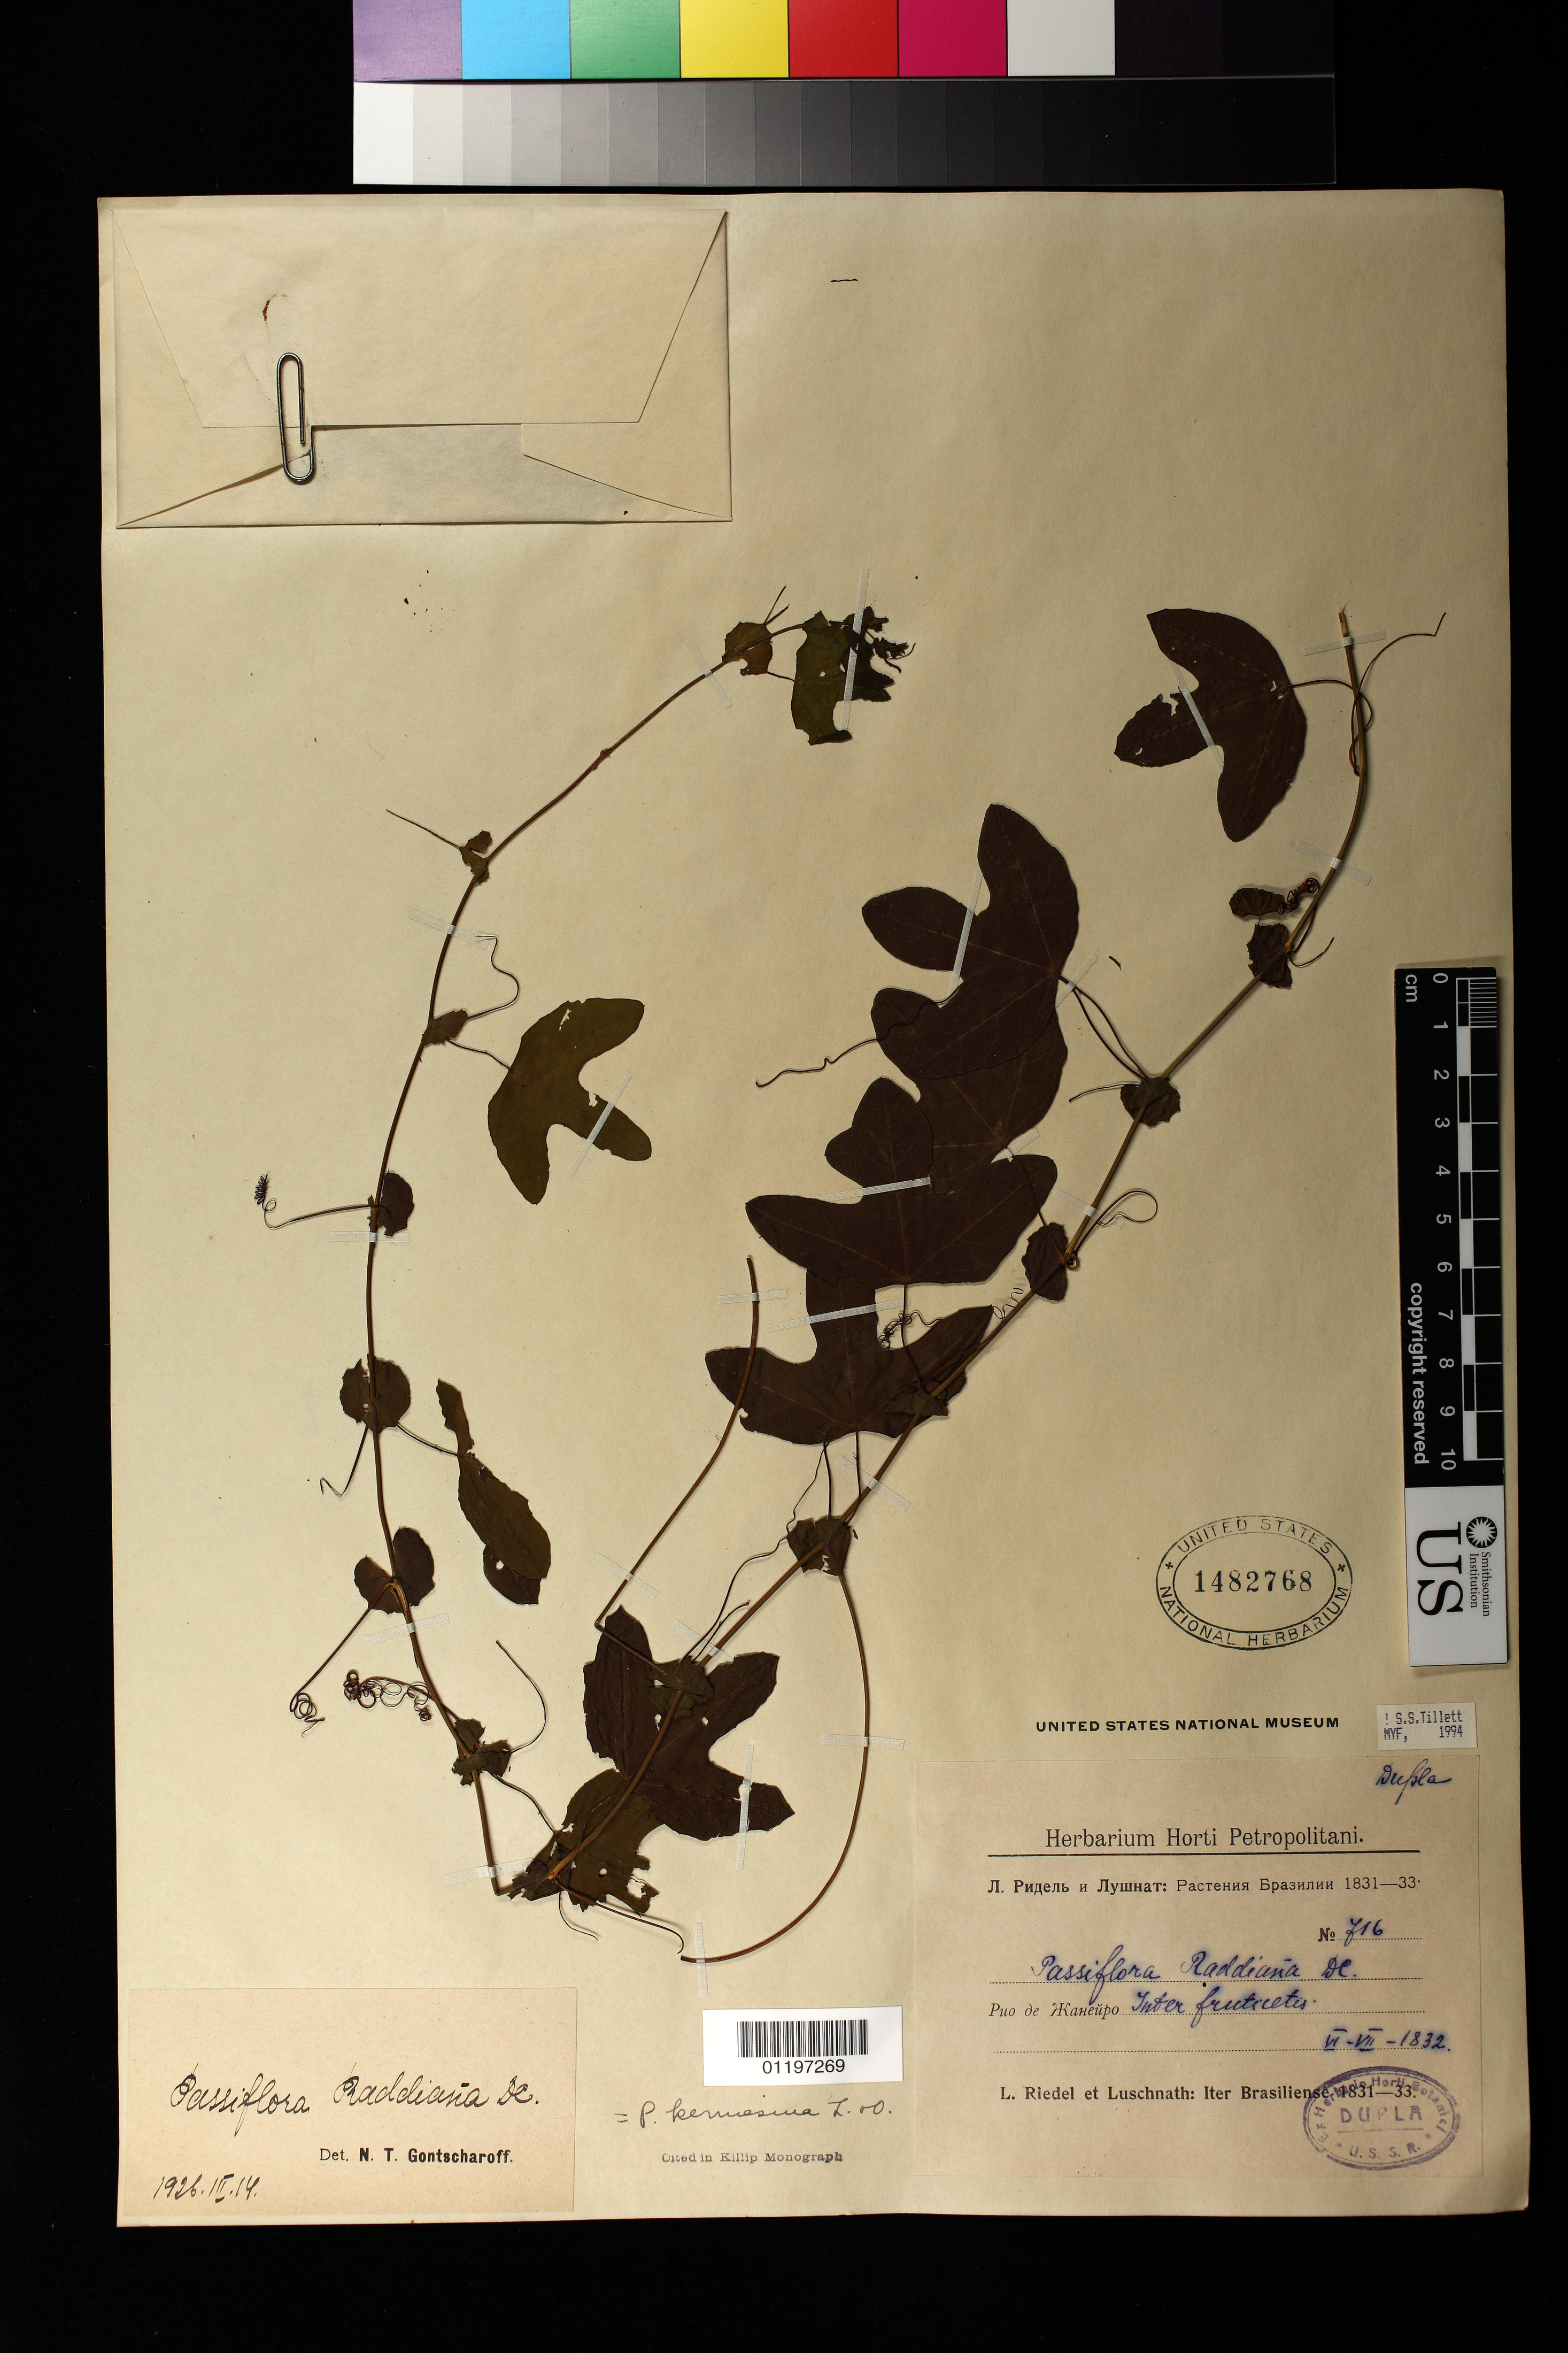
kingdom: Plantae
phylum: Tracheophyta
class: Magnoliopsida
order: Malpighiales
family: Passifloraceae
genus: Passiflora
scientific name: Passiflora kermesina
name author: Link & Otto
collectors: L. Riedel, Luschnath & N. T. Gontscharoff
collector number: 716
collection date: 1832-06/1832-07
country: Brazil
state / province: Rio de Janeiro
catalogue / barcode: US 1482768